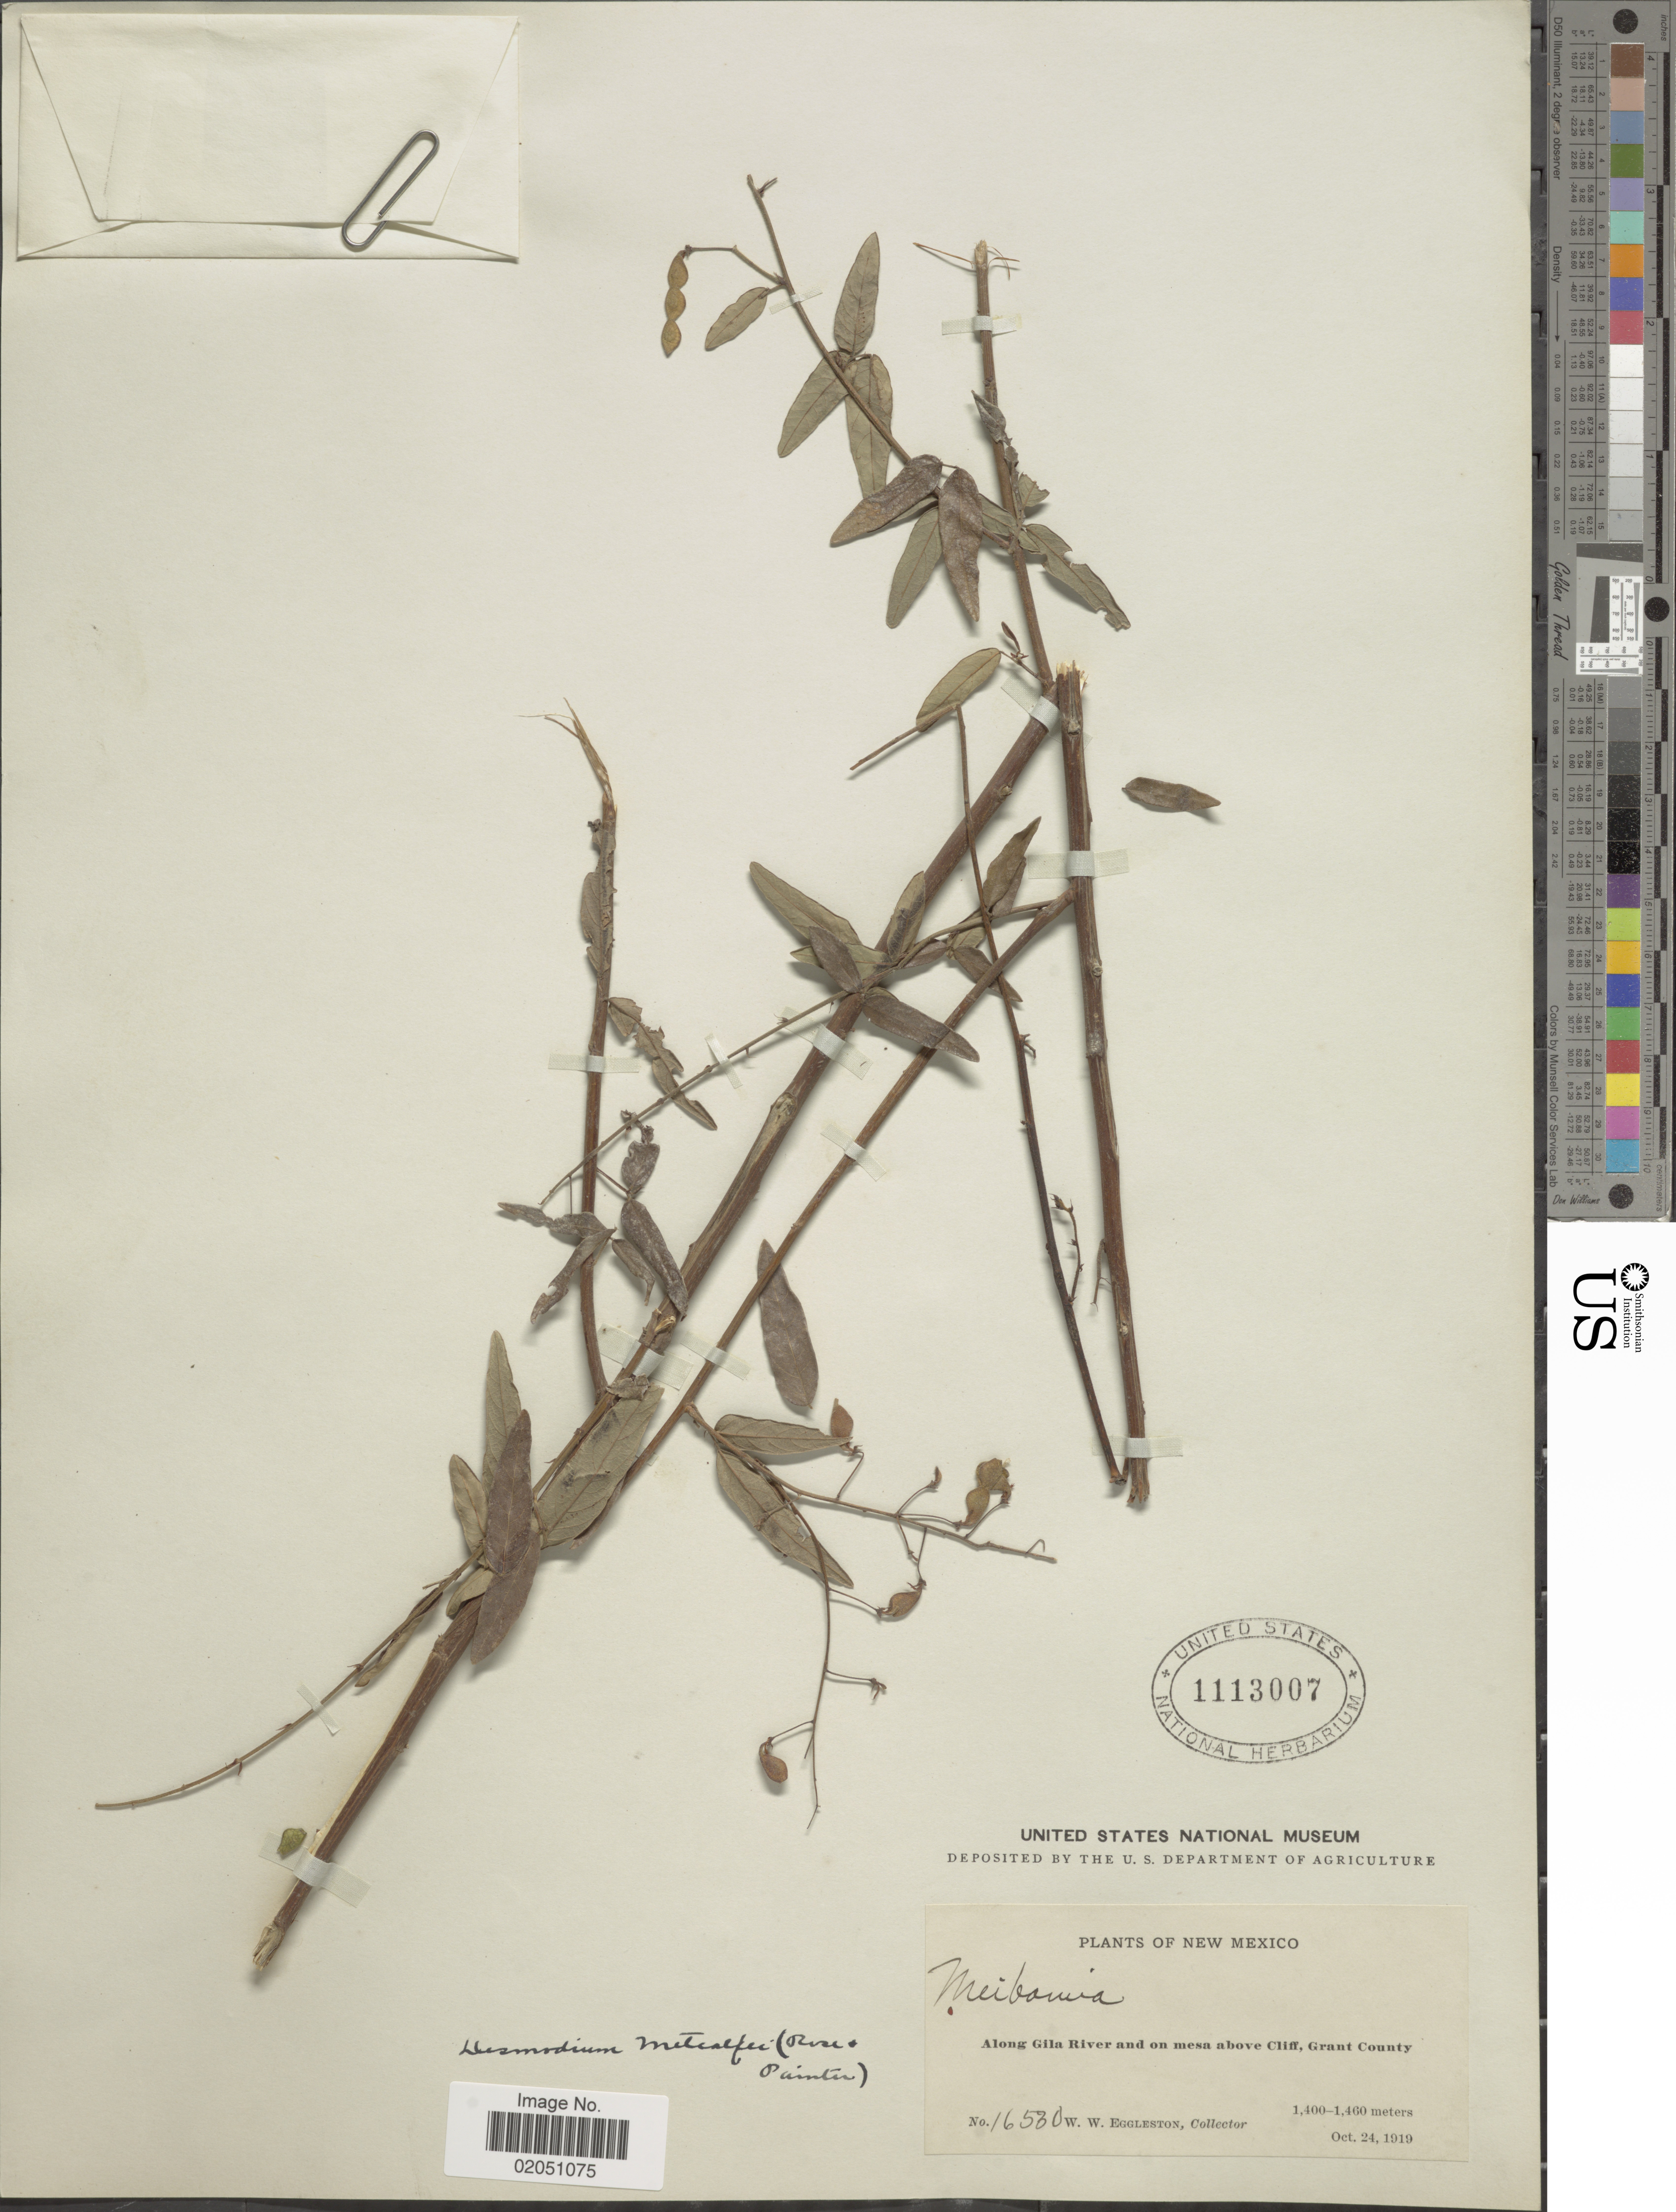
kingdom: Plantae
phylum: Tracheophyta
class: Magnoliopsida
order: Fabales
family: Fabaceae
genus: Desmodium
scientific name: Desmodium metcalfei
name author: (Rose & Painter) Kearney & Peebles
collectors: W. W. Eggleston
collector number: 16530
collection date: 1919-10-24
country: United States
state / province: New Mexico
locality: Along Gila River and on mesa above Cliff, Grant County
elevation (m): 1400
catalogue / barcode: US 1113007